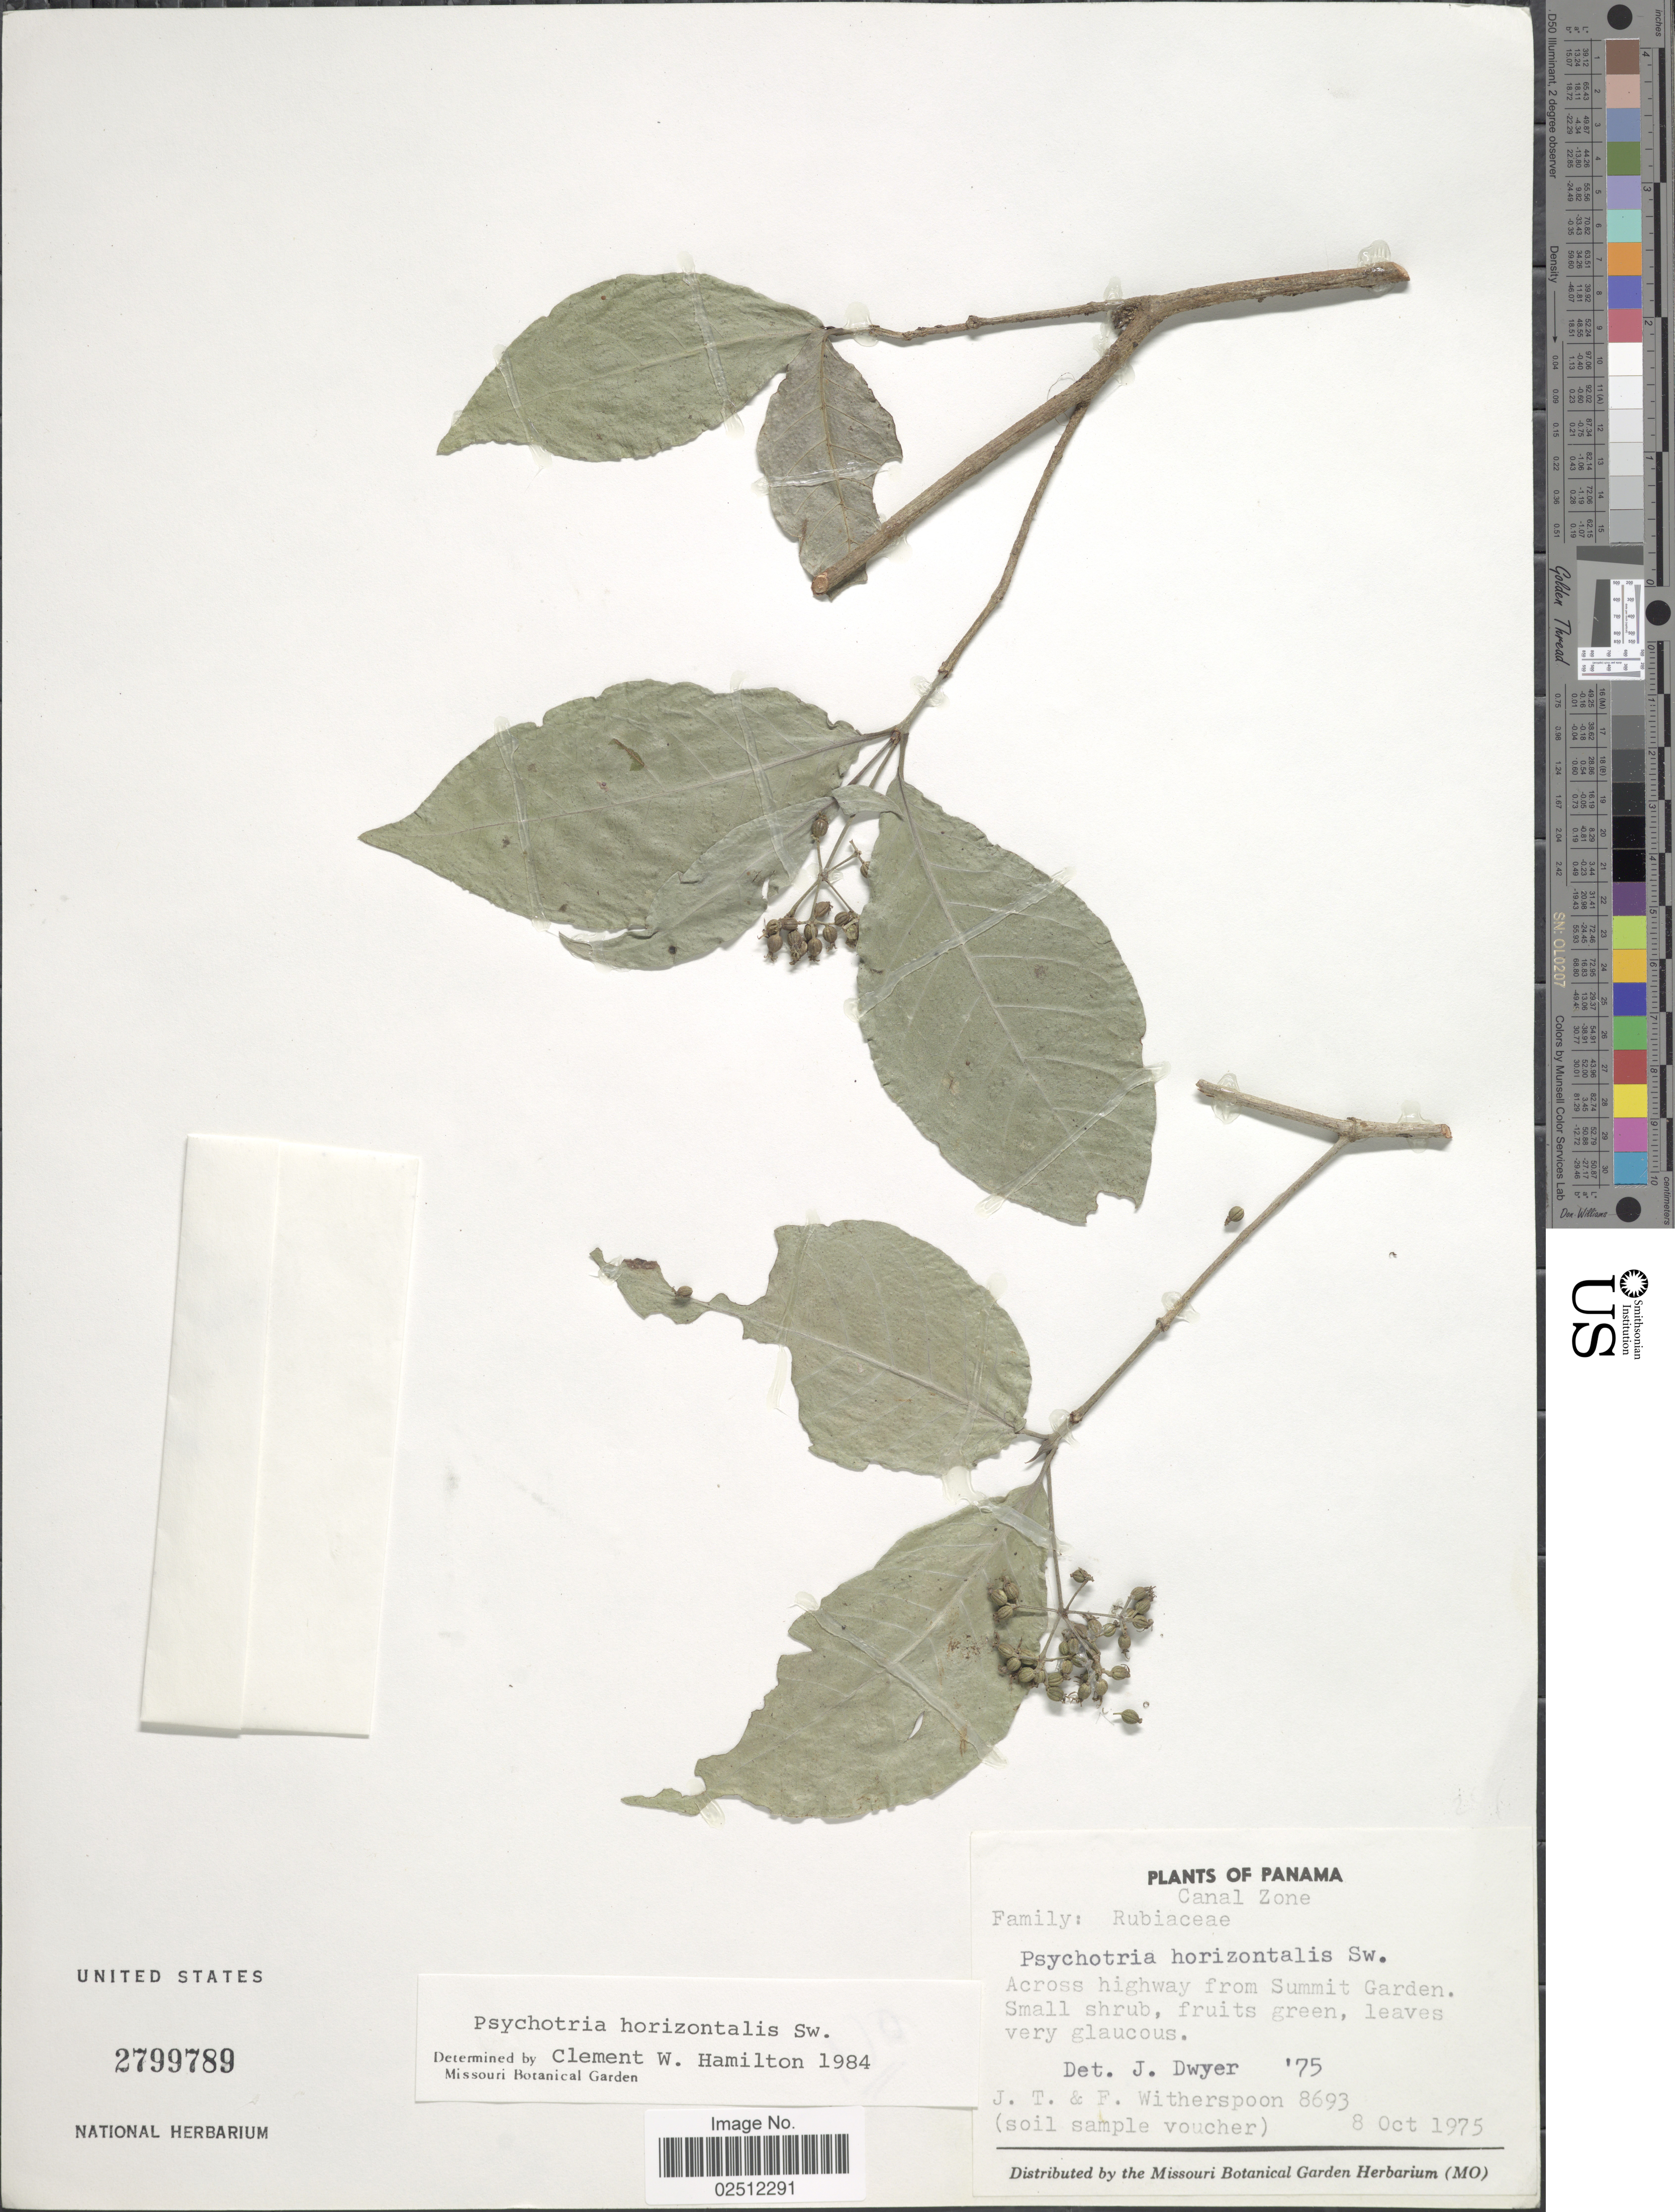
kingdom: Plantae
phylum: Tracheophyta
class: Magnoliopsida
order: Gentianales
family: Rubiaceae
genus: Psychotria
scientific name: Psychotria horizontalis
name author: Sw.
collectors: J. Witherspoon & F. Witherspoon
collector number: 8693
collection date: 1975-10-08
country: Panama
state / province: Colón / Panamá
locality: Canal Zone, Across highway Summit Garden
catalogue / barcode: US 2799789